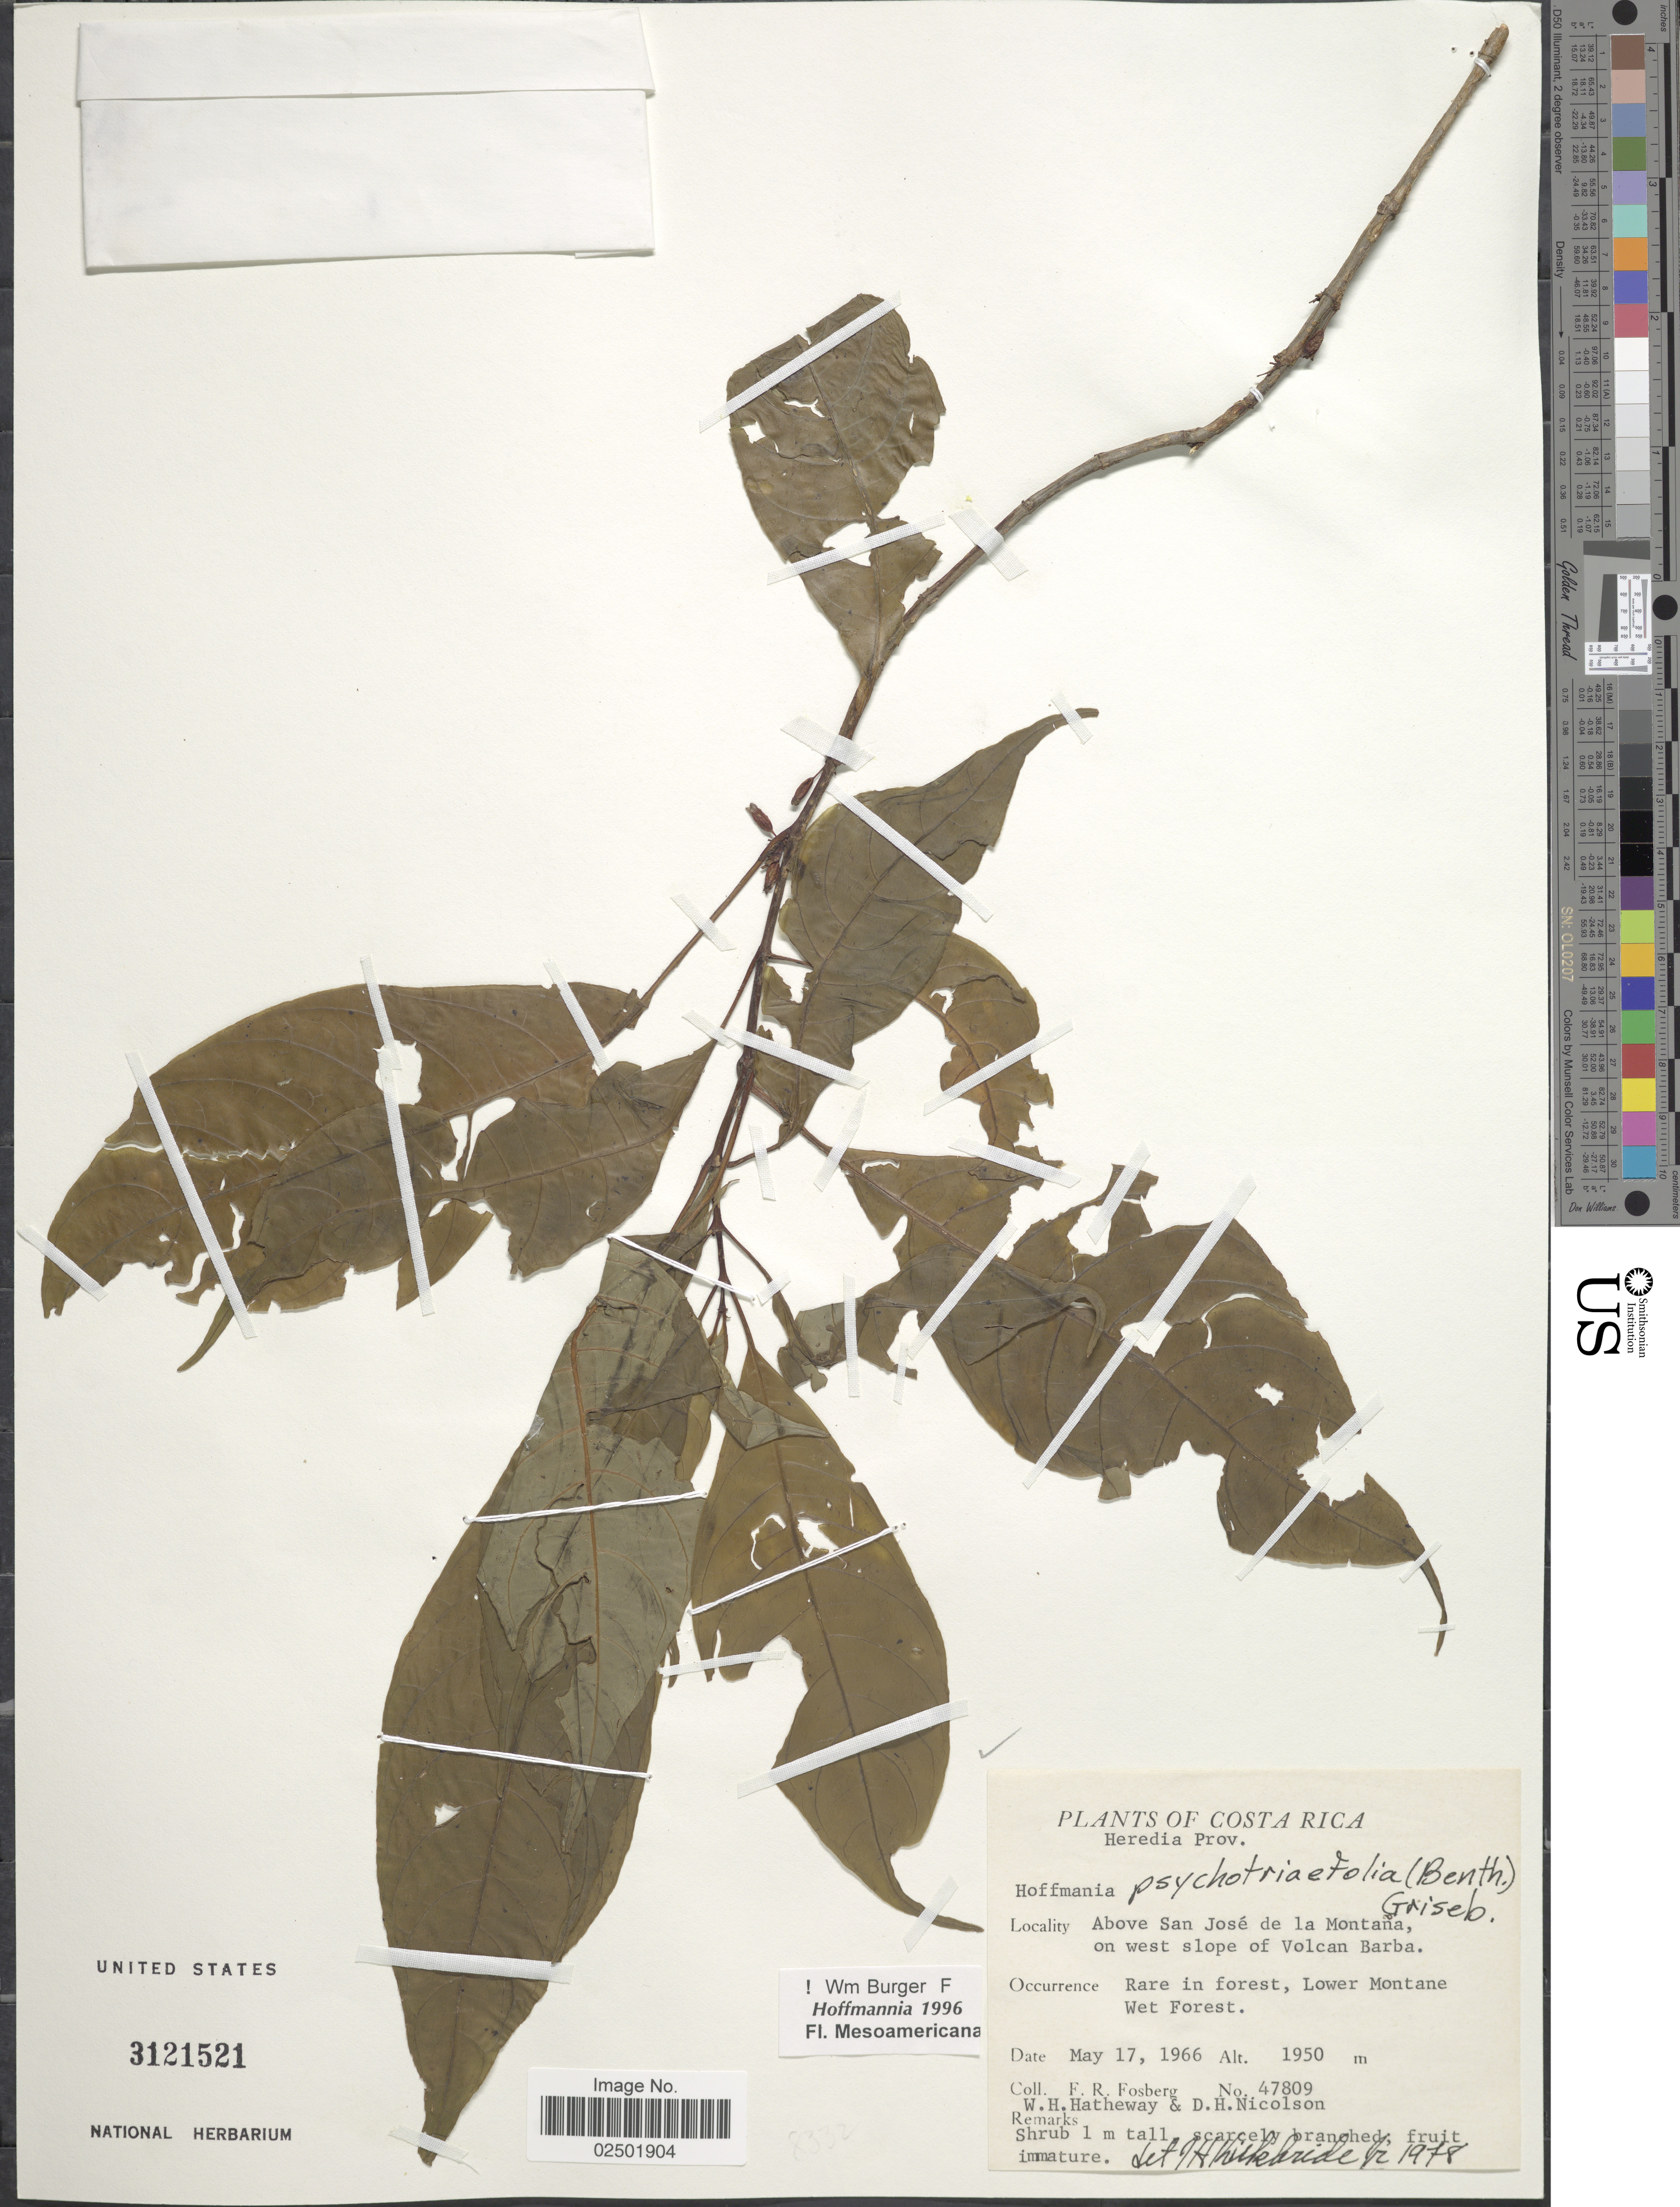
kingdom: Plantae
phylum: Tracheophyta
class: Magnoliopsida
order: Gentianales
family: Rubiaceae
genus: Hoffmannia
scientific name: Hoffmannia psychotriifolia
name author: (Benth.) Griseb.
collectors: F. R. Fosberg, W. H. Hatheway & D. H. Nicolson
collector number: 47809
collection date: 1966-05-17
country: Costa Rica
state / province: Heredia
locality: Above San José de la Montaña, on west slope of Volcan Barba,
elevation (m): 1950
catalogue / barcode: US 3121521